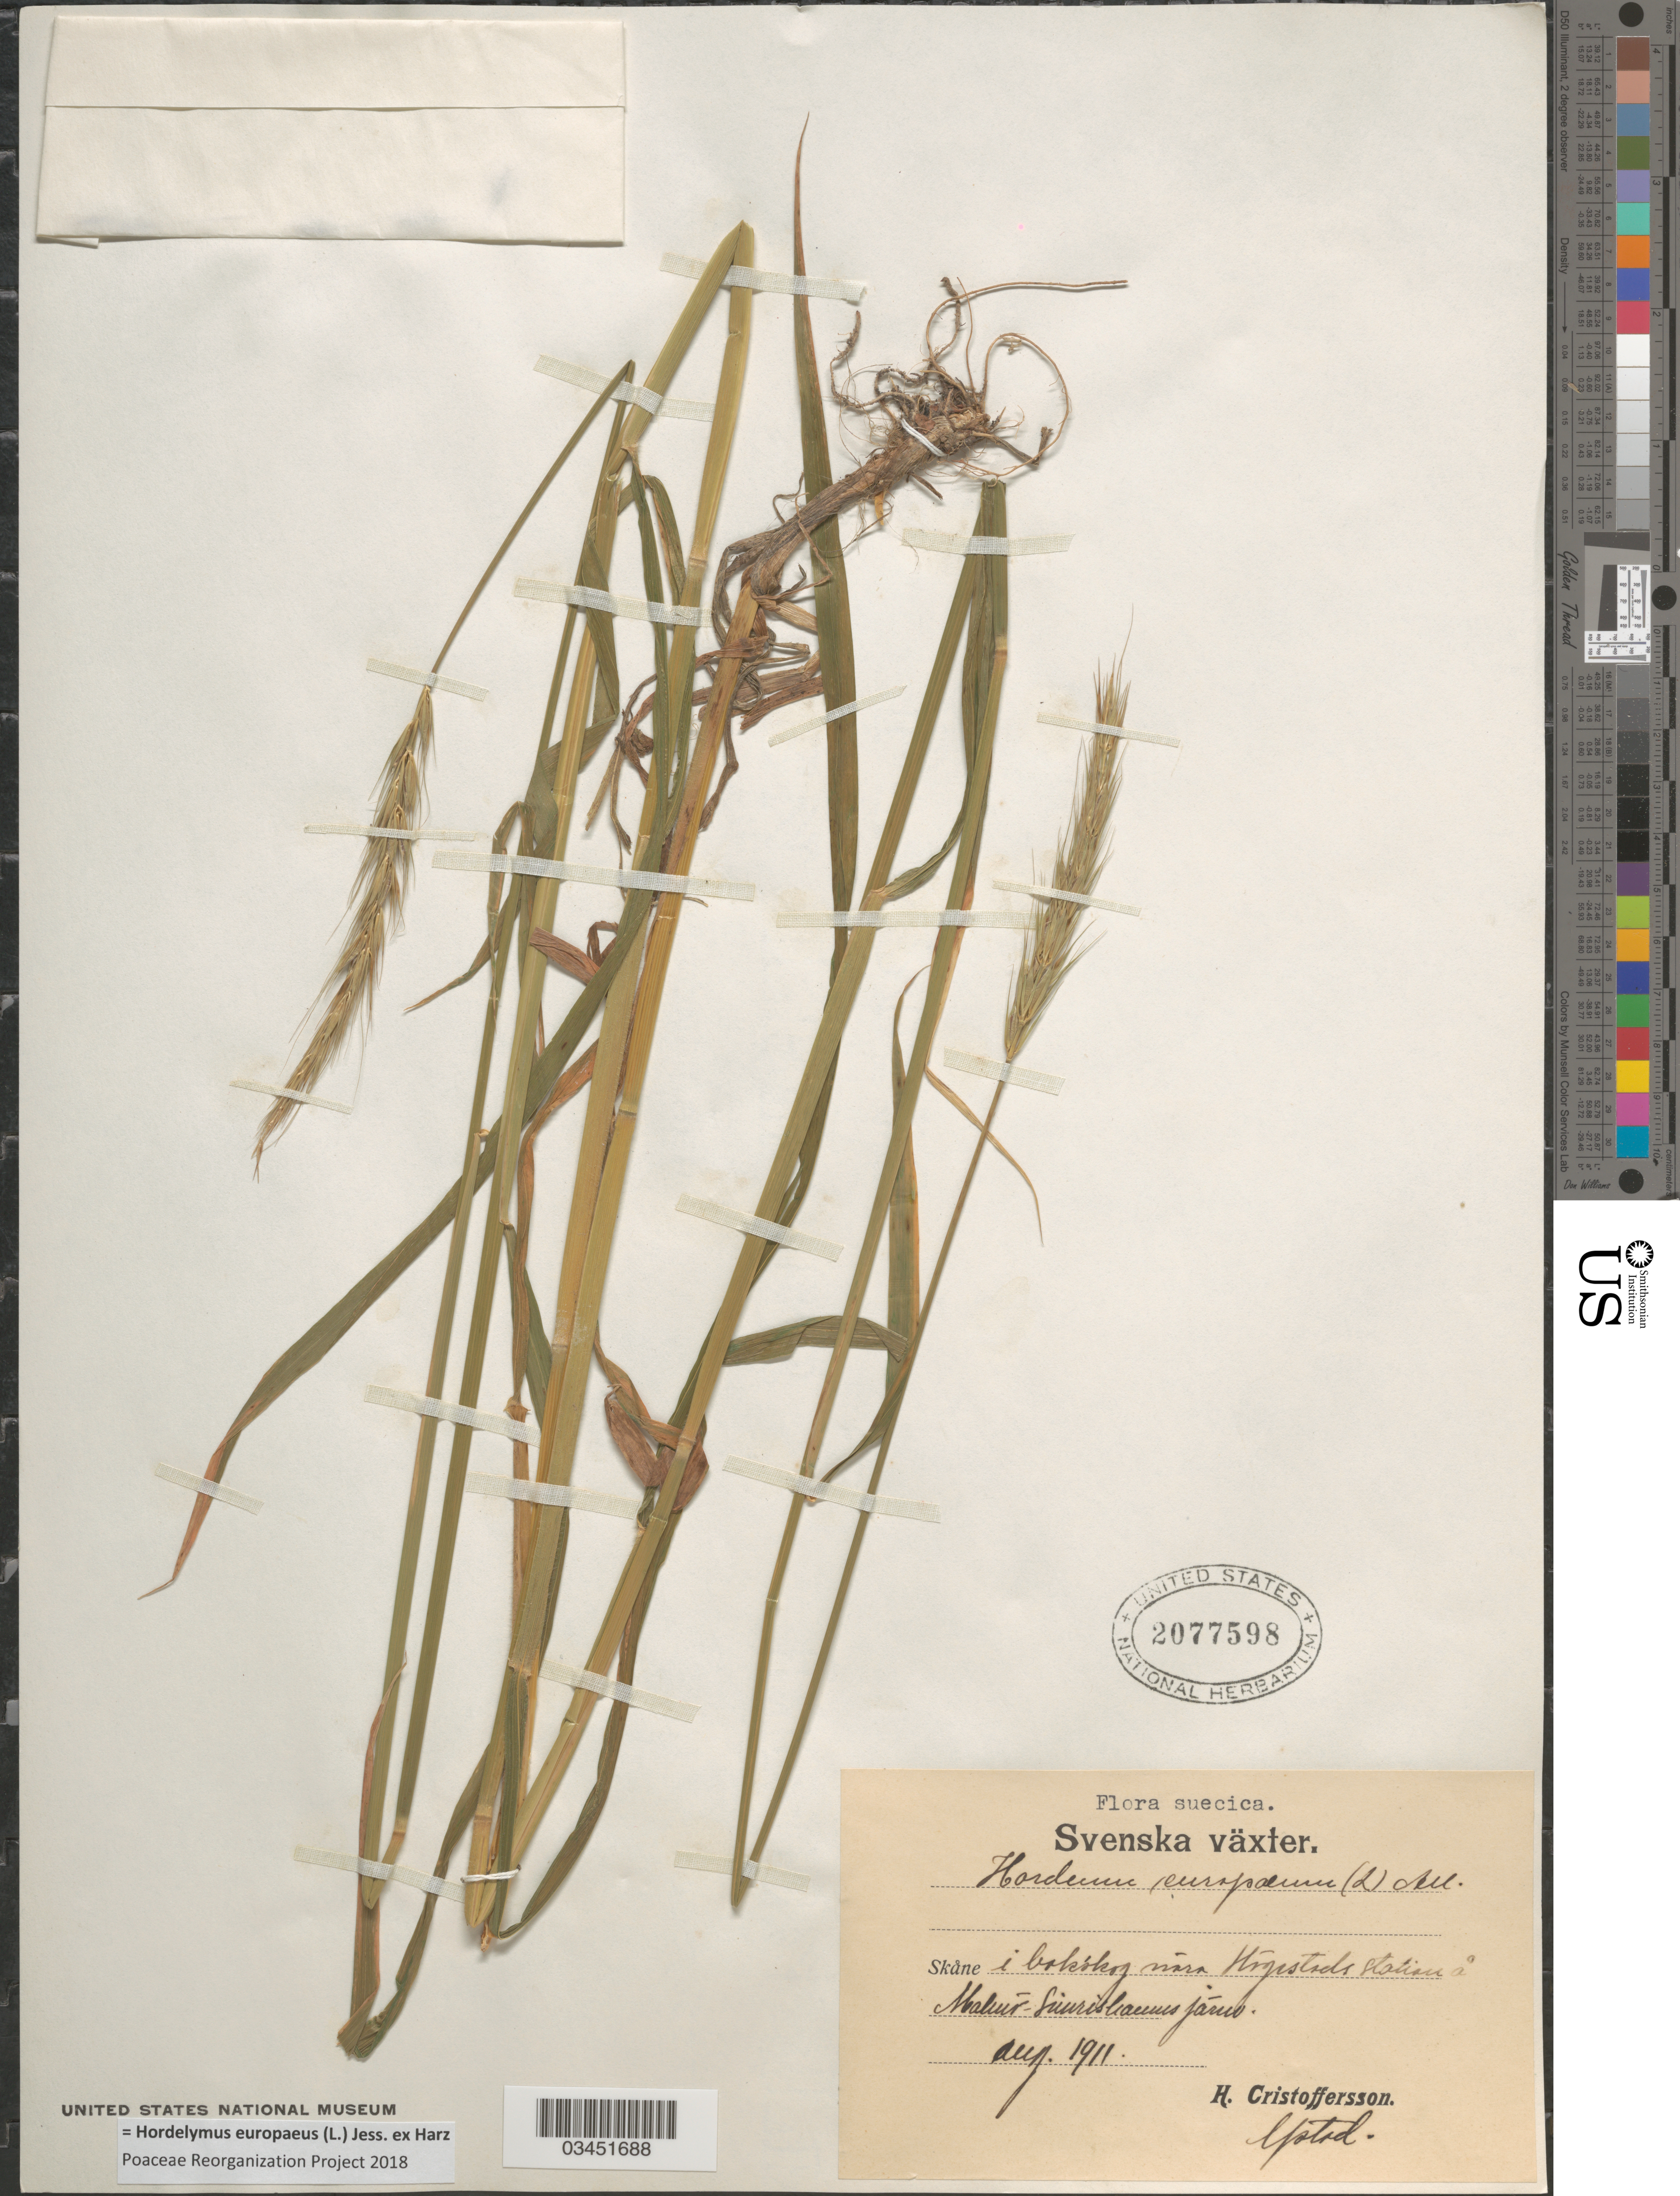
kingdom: Plantae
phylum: Tracheophyta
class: Liliopsida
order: Poales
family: Poaceae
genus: Hordelymus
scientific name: Hordelymus europaeus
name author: (L.) Jess. ex Harz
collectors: H. Cristoffersson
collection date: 1911-08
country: Sweden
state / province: Skåne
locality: Suecica. I bakskog nára Högestads station å Maleur-Siurihammes járno.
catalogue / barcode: US 2077598